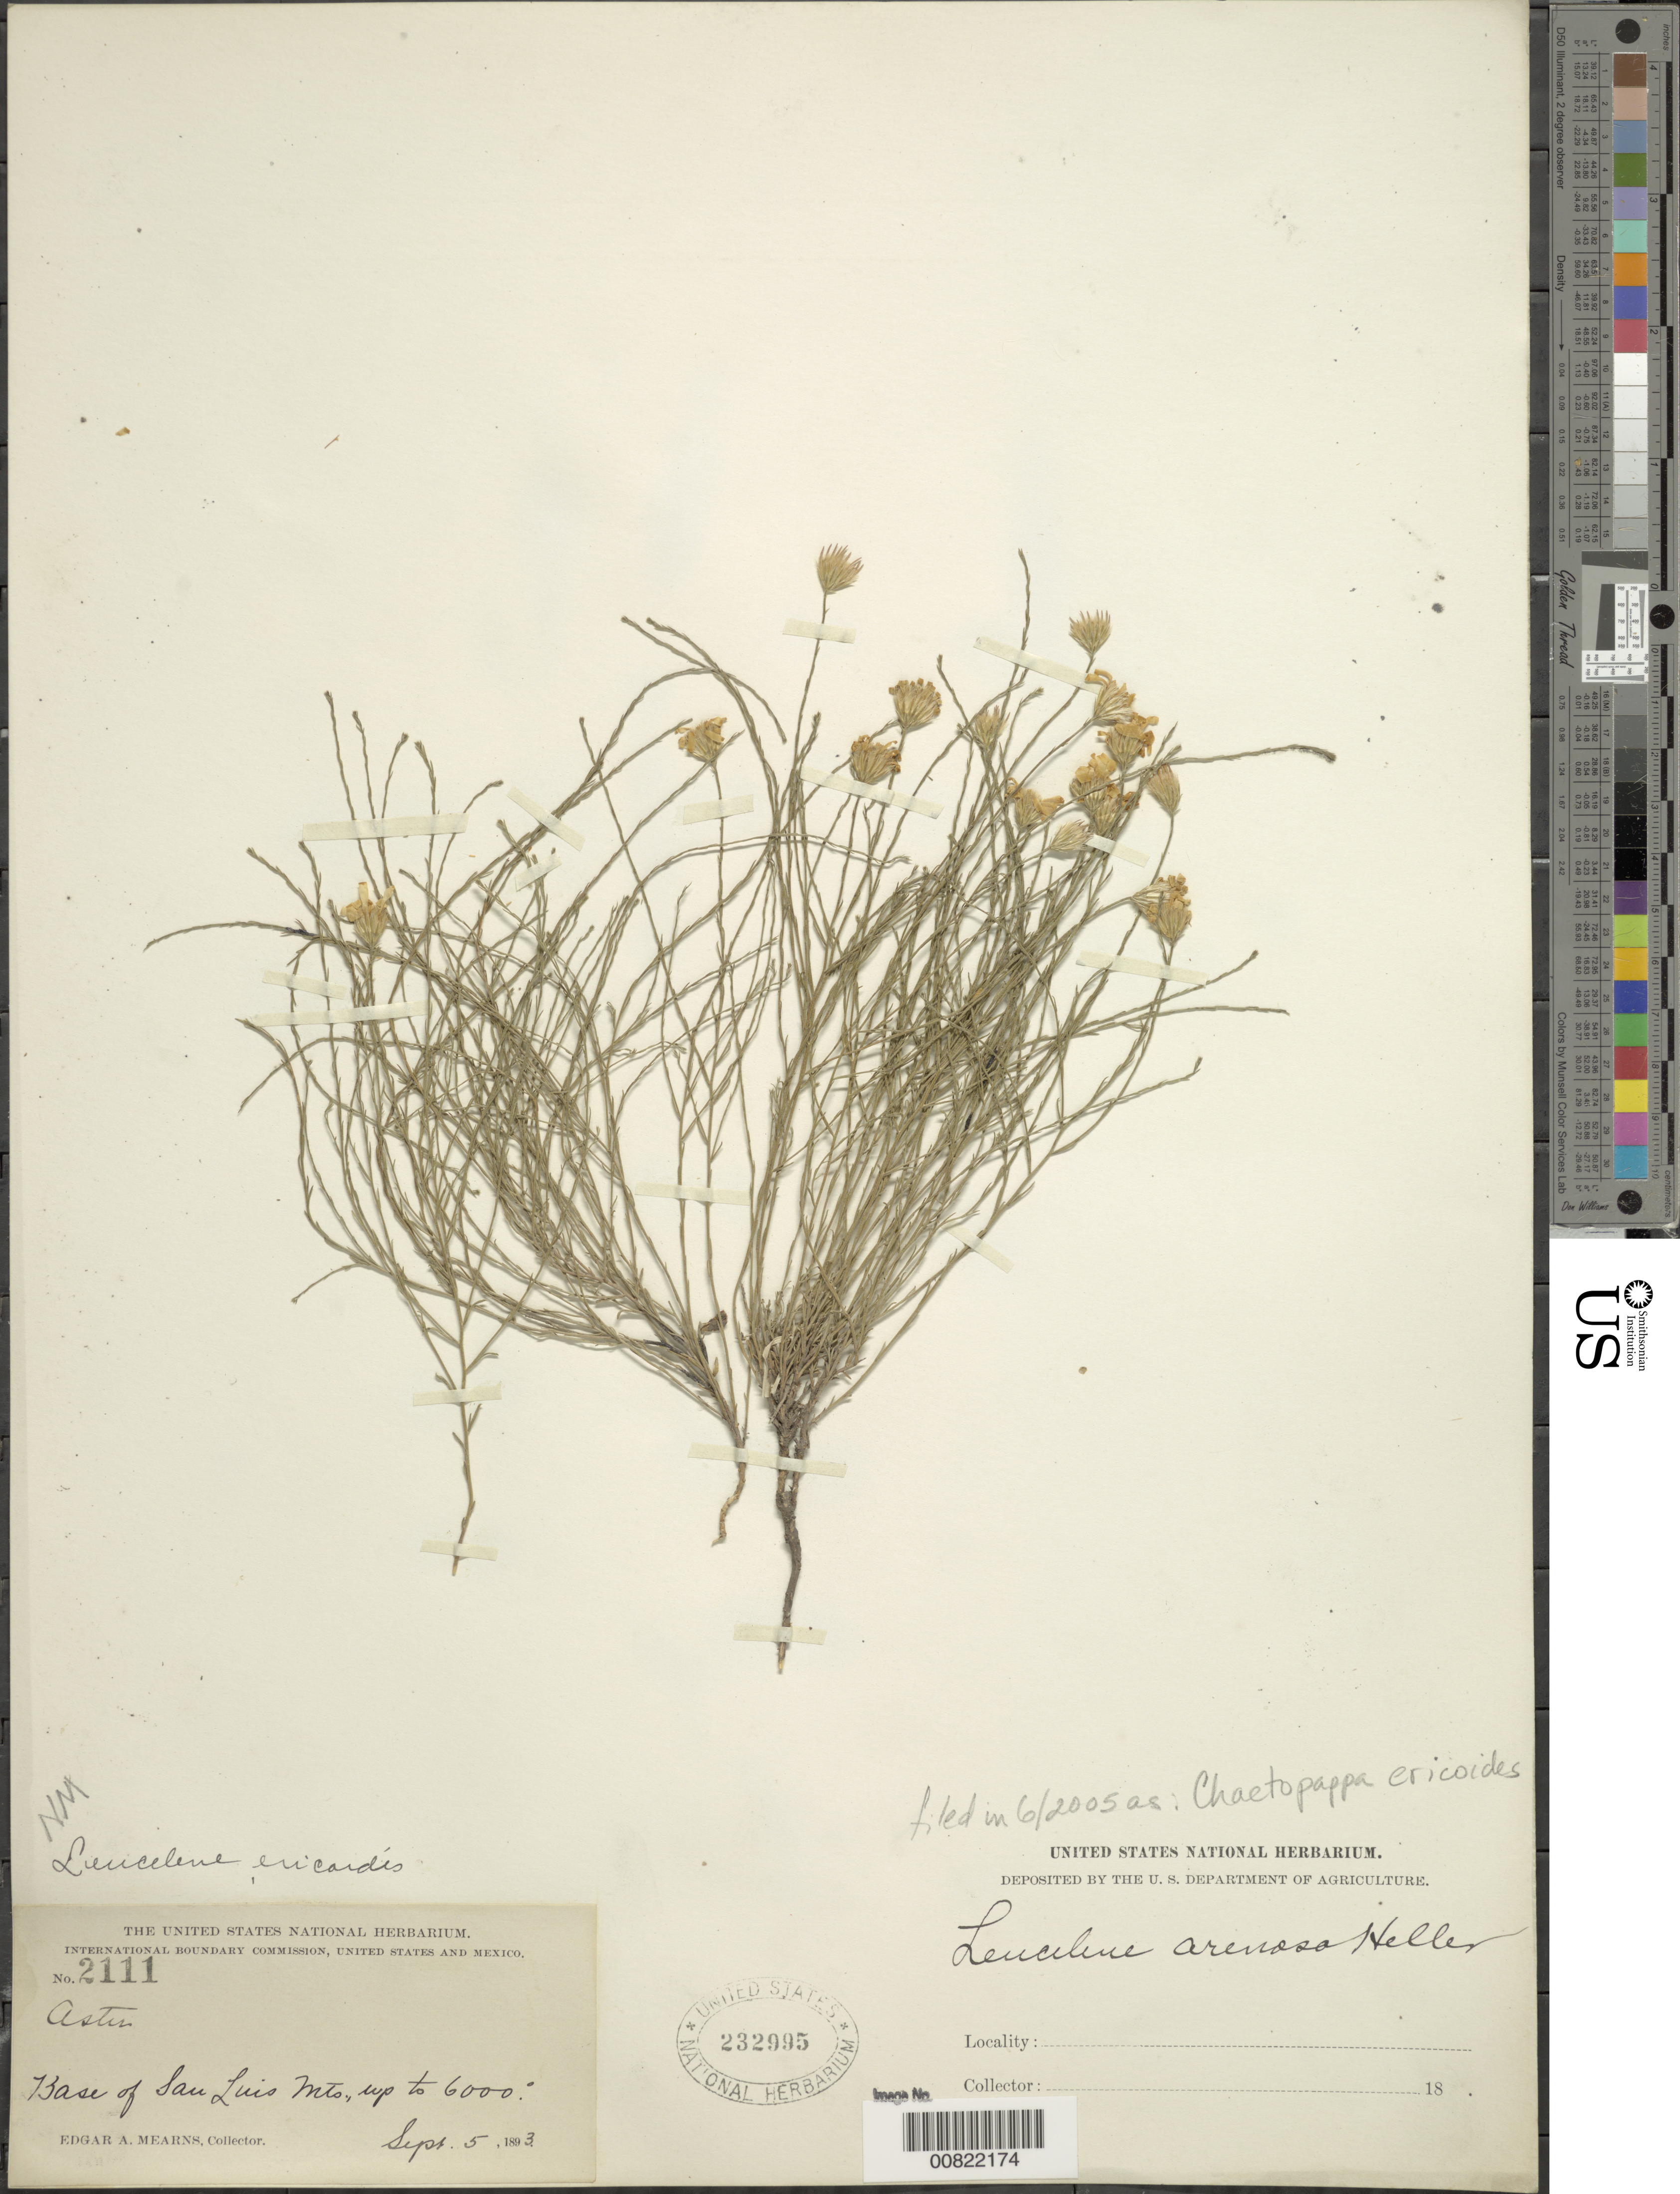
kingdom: Plantae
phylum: Tracheophyta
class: Magnoliopsida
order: Asterales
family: Asteraceae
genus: Chaetopappa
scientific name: Chaetopappa ericoides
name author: (Torr.) G.L. Nesom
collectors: E. A. Mearns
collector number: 2111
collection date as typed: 05 Sep 1893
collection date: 1893-09-05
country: United States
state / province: New Mexico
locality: Base of San Luis Mts.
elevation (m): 1829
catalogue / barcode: US 232995